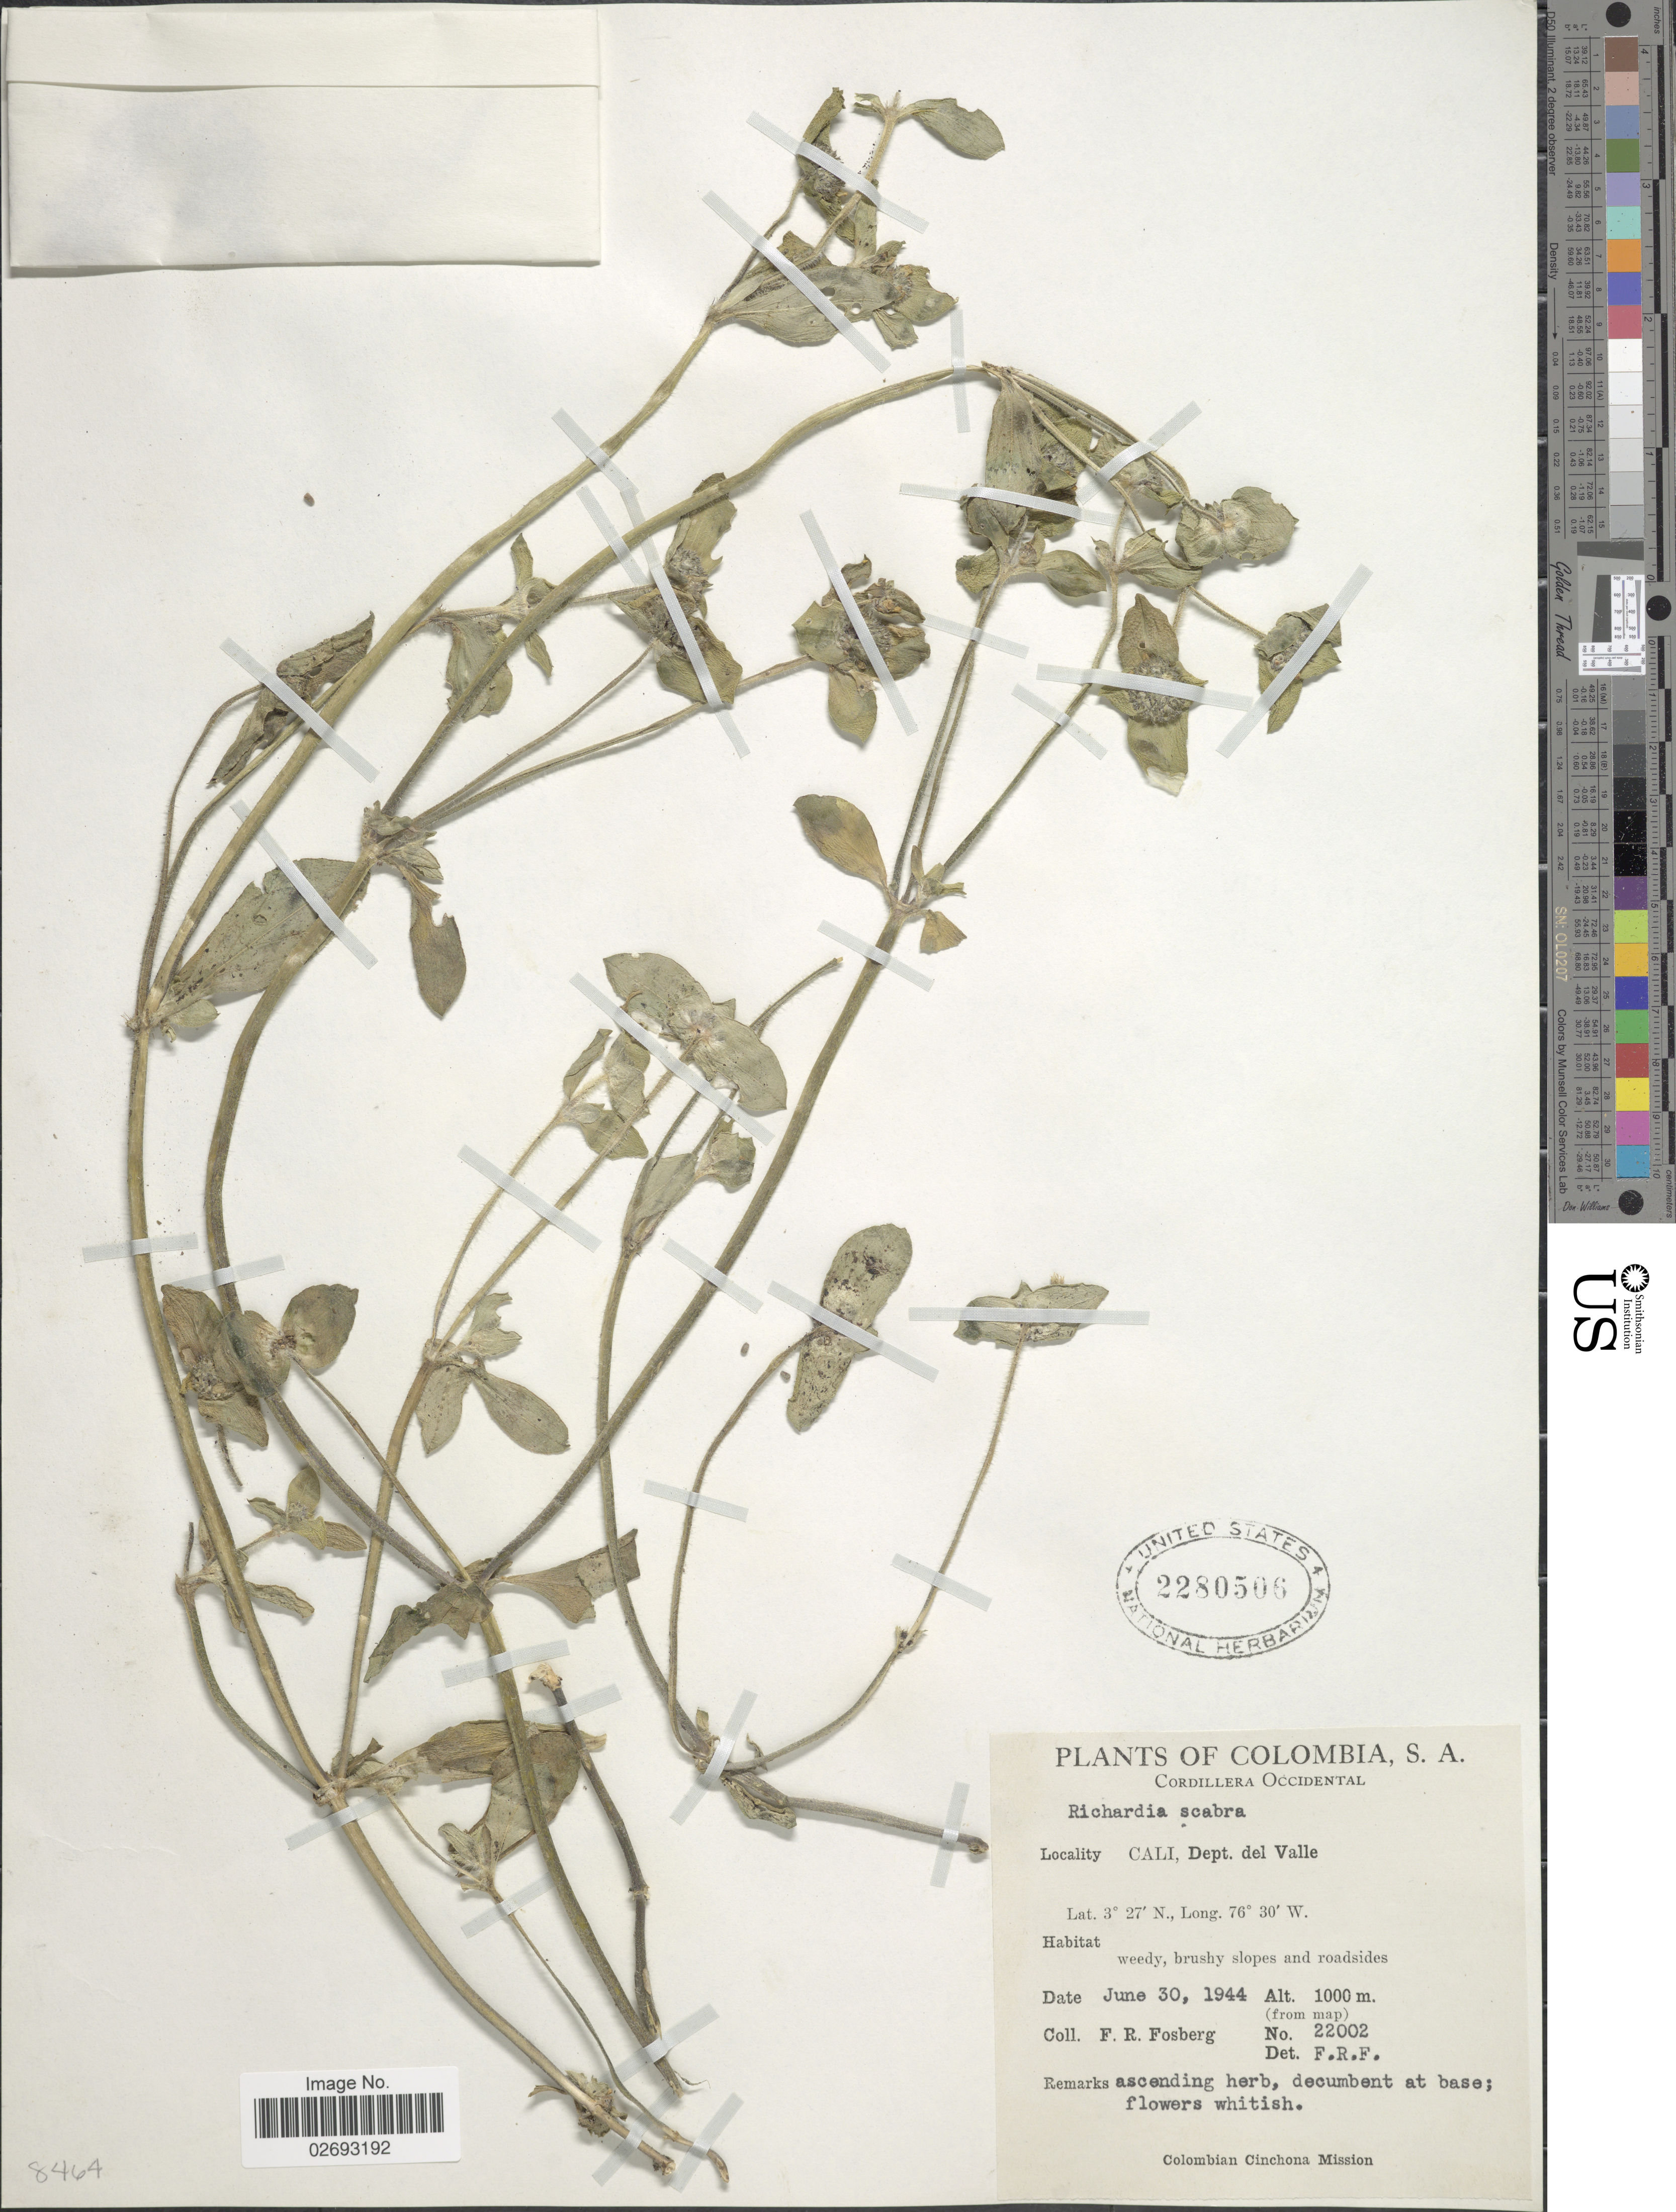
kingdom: Plantae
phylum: Tracheophyta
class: Magnoliopsida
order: Gentianales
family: Rubiaceae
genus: Richardia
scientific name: Richardia scabra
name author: L.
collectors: F. R. Fosberg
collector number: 22002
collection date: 1944-06-30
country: Colombia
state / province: Valle del Cauca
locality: Cordillera Oriental. Cali, Dept. del Valle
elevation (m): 1000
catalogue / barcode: US 2280506